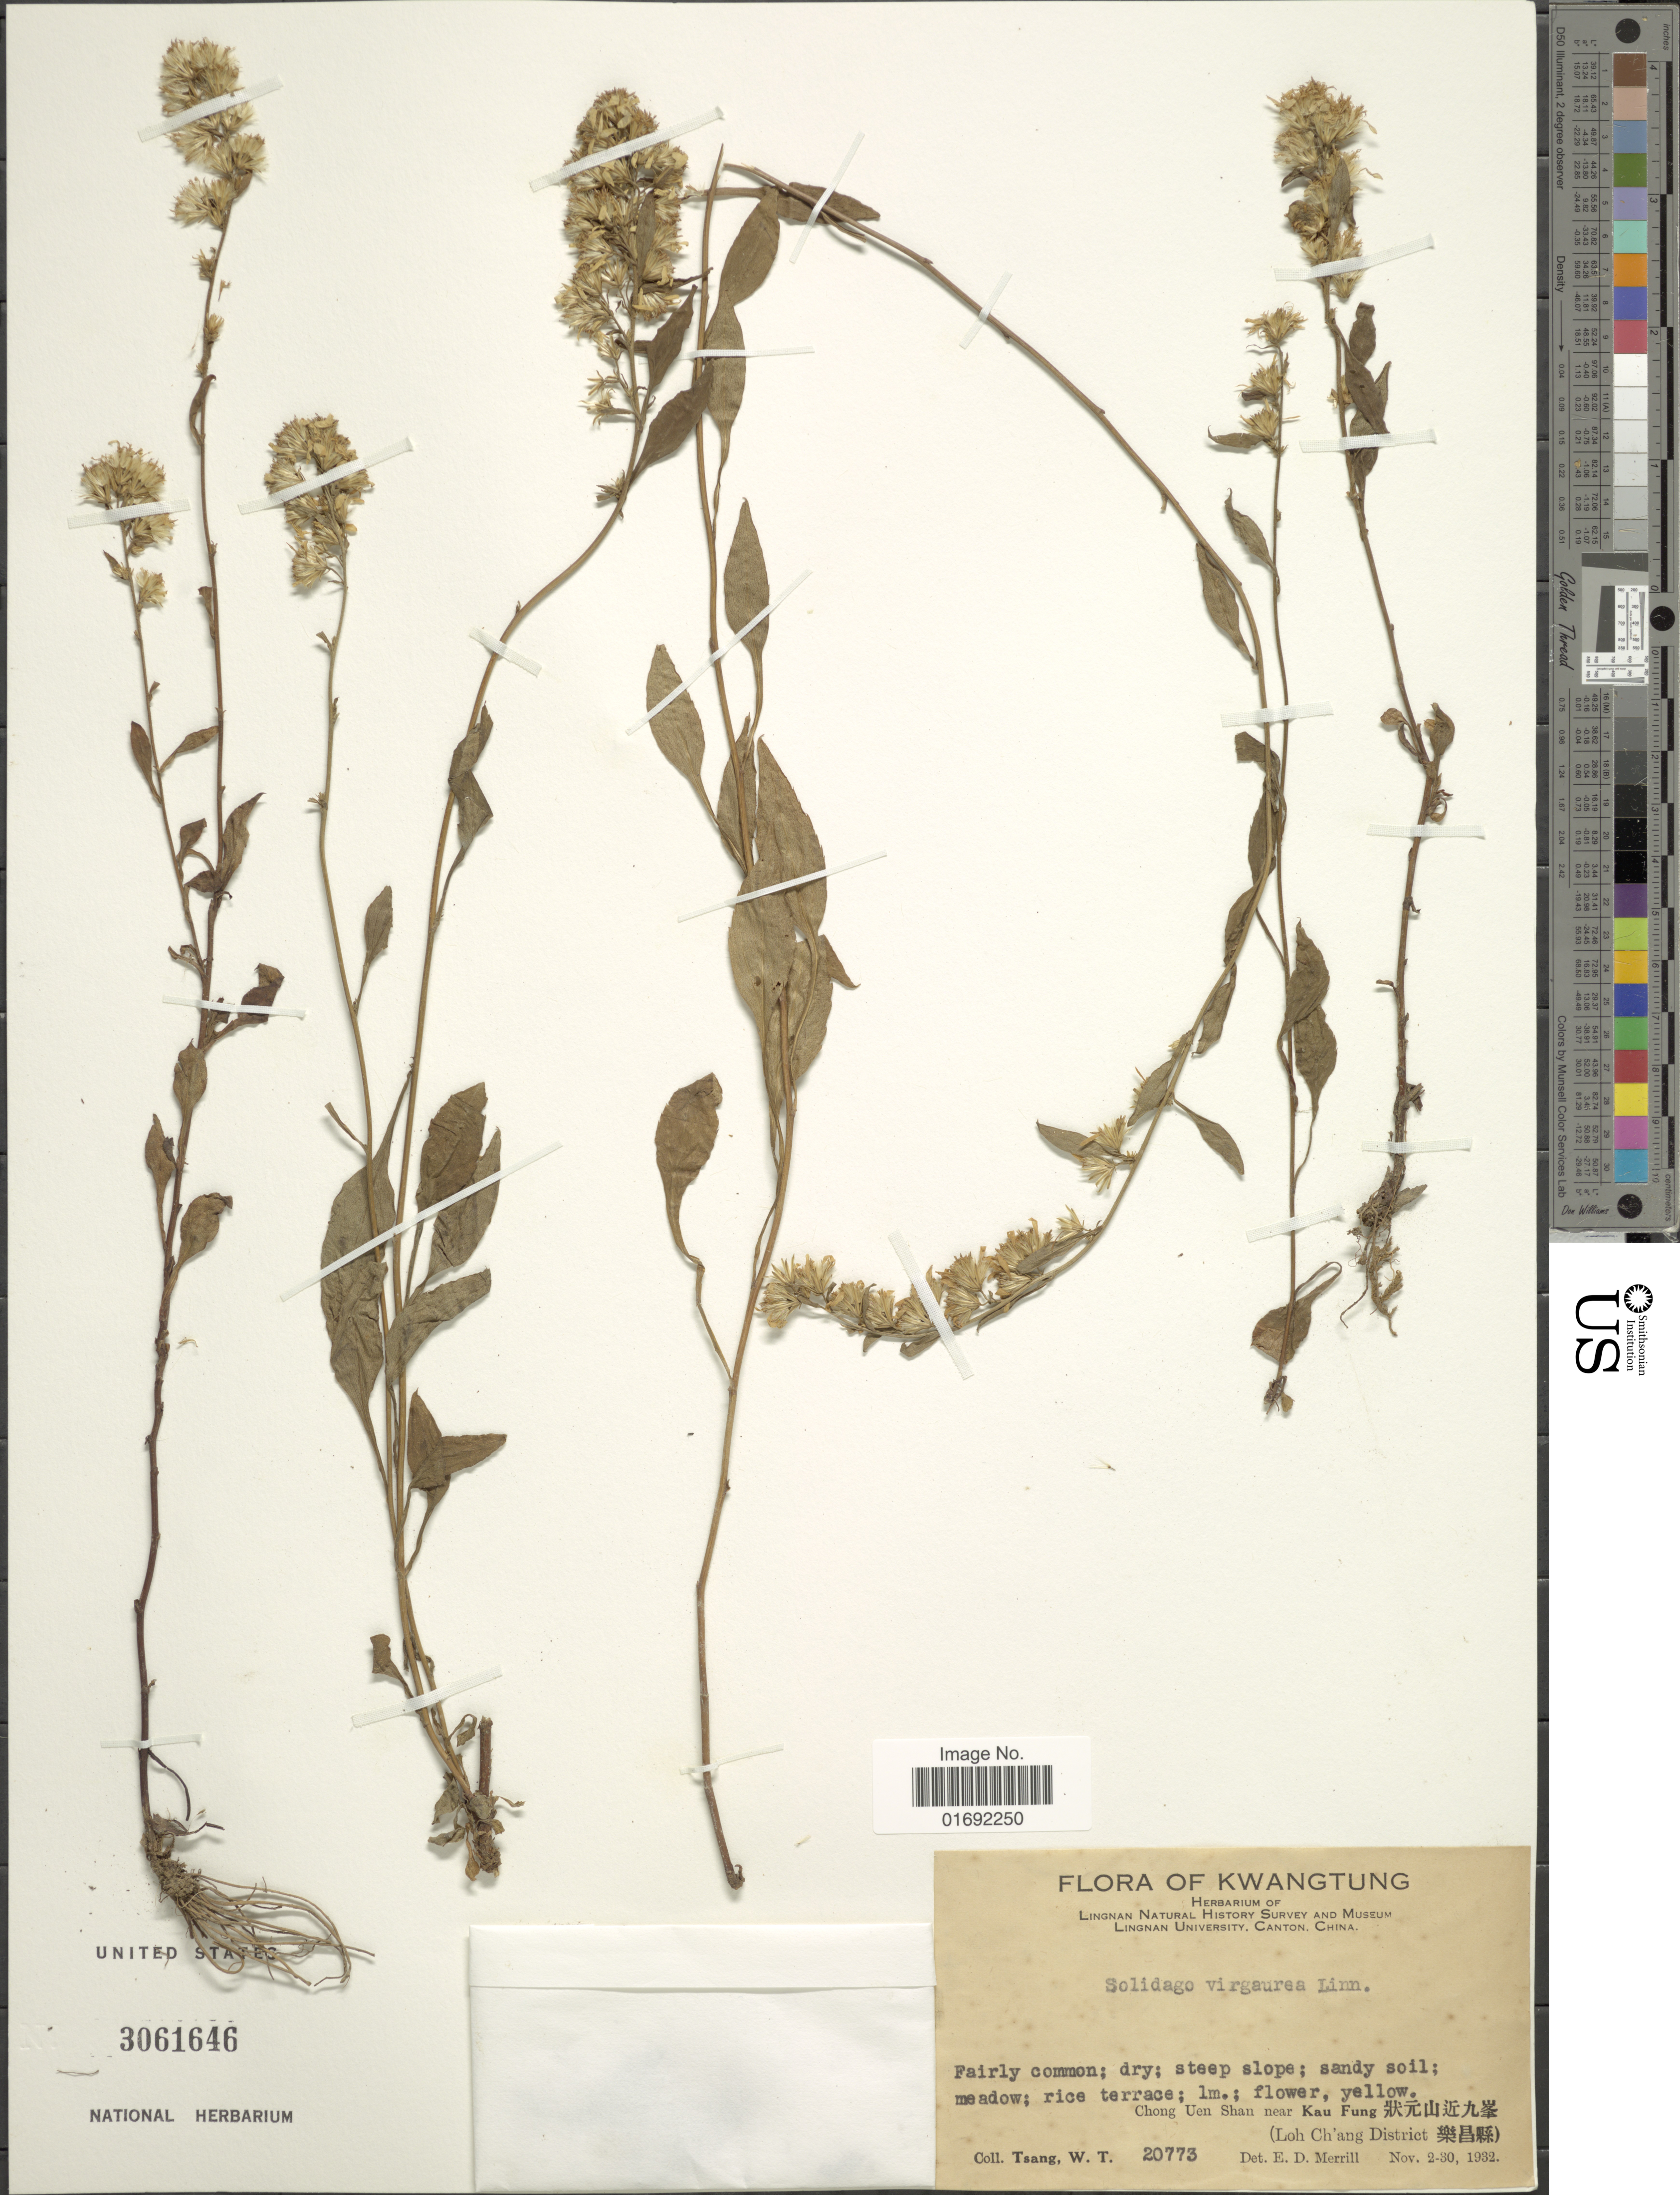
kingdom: Plantae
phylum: Tracheophyta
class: Magnoliopsida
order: Asterales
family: Asteraceae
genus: Solidago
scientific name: Solidago virgaurea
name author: L.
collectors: W. T. Tsang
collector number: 20773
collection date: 1932-11-02/1932-11-30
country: China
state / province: Guangdong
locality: Kwangtung, Chong Uen Shan near Kau Fung (Loh Ch'ang District)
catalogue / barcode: US 3061646